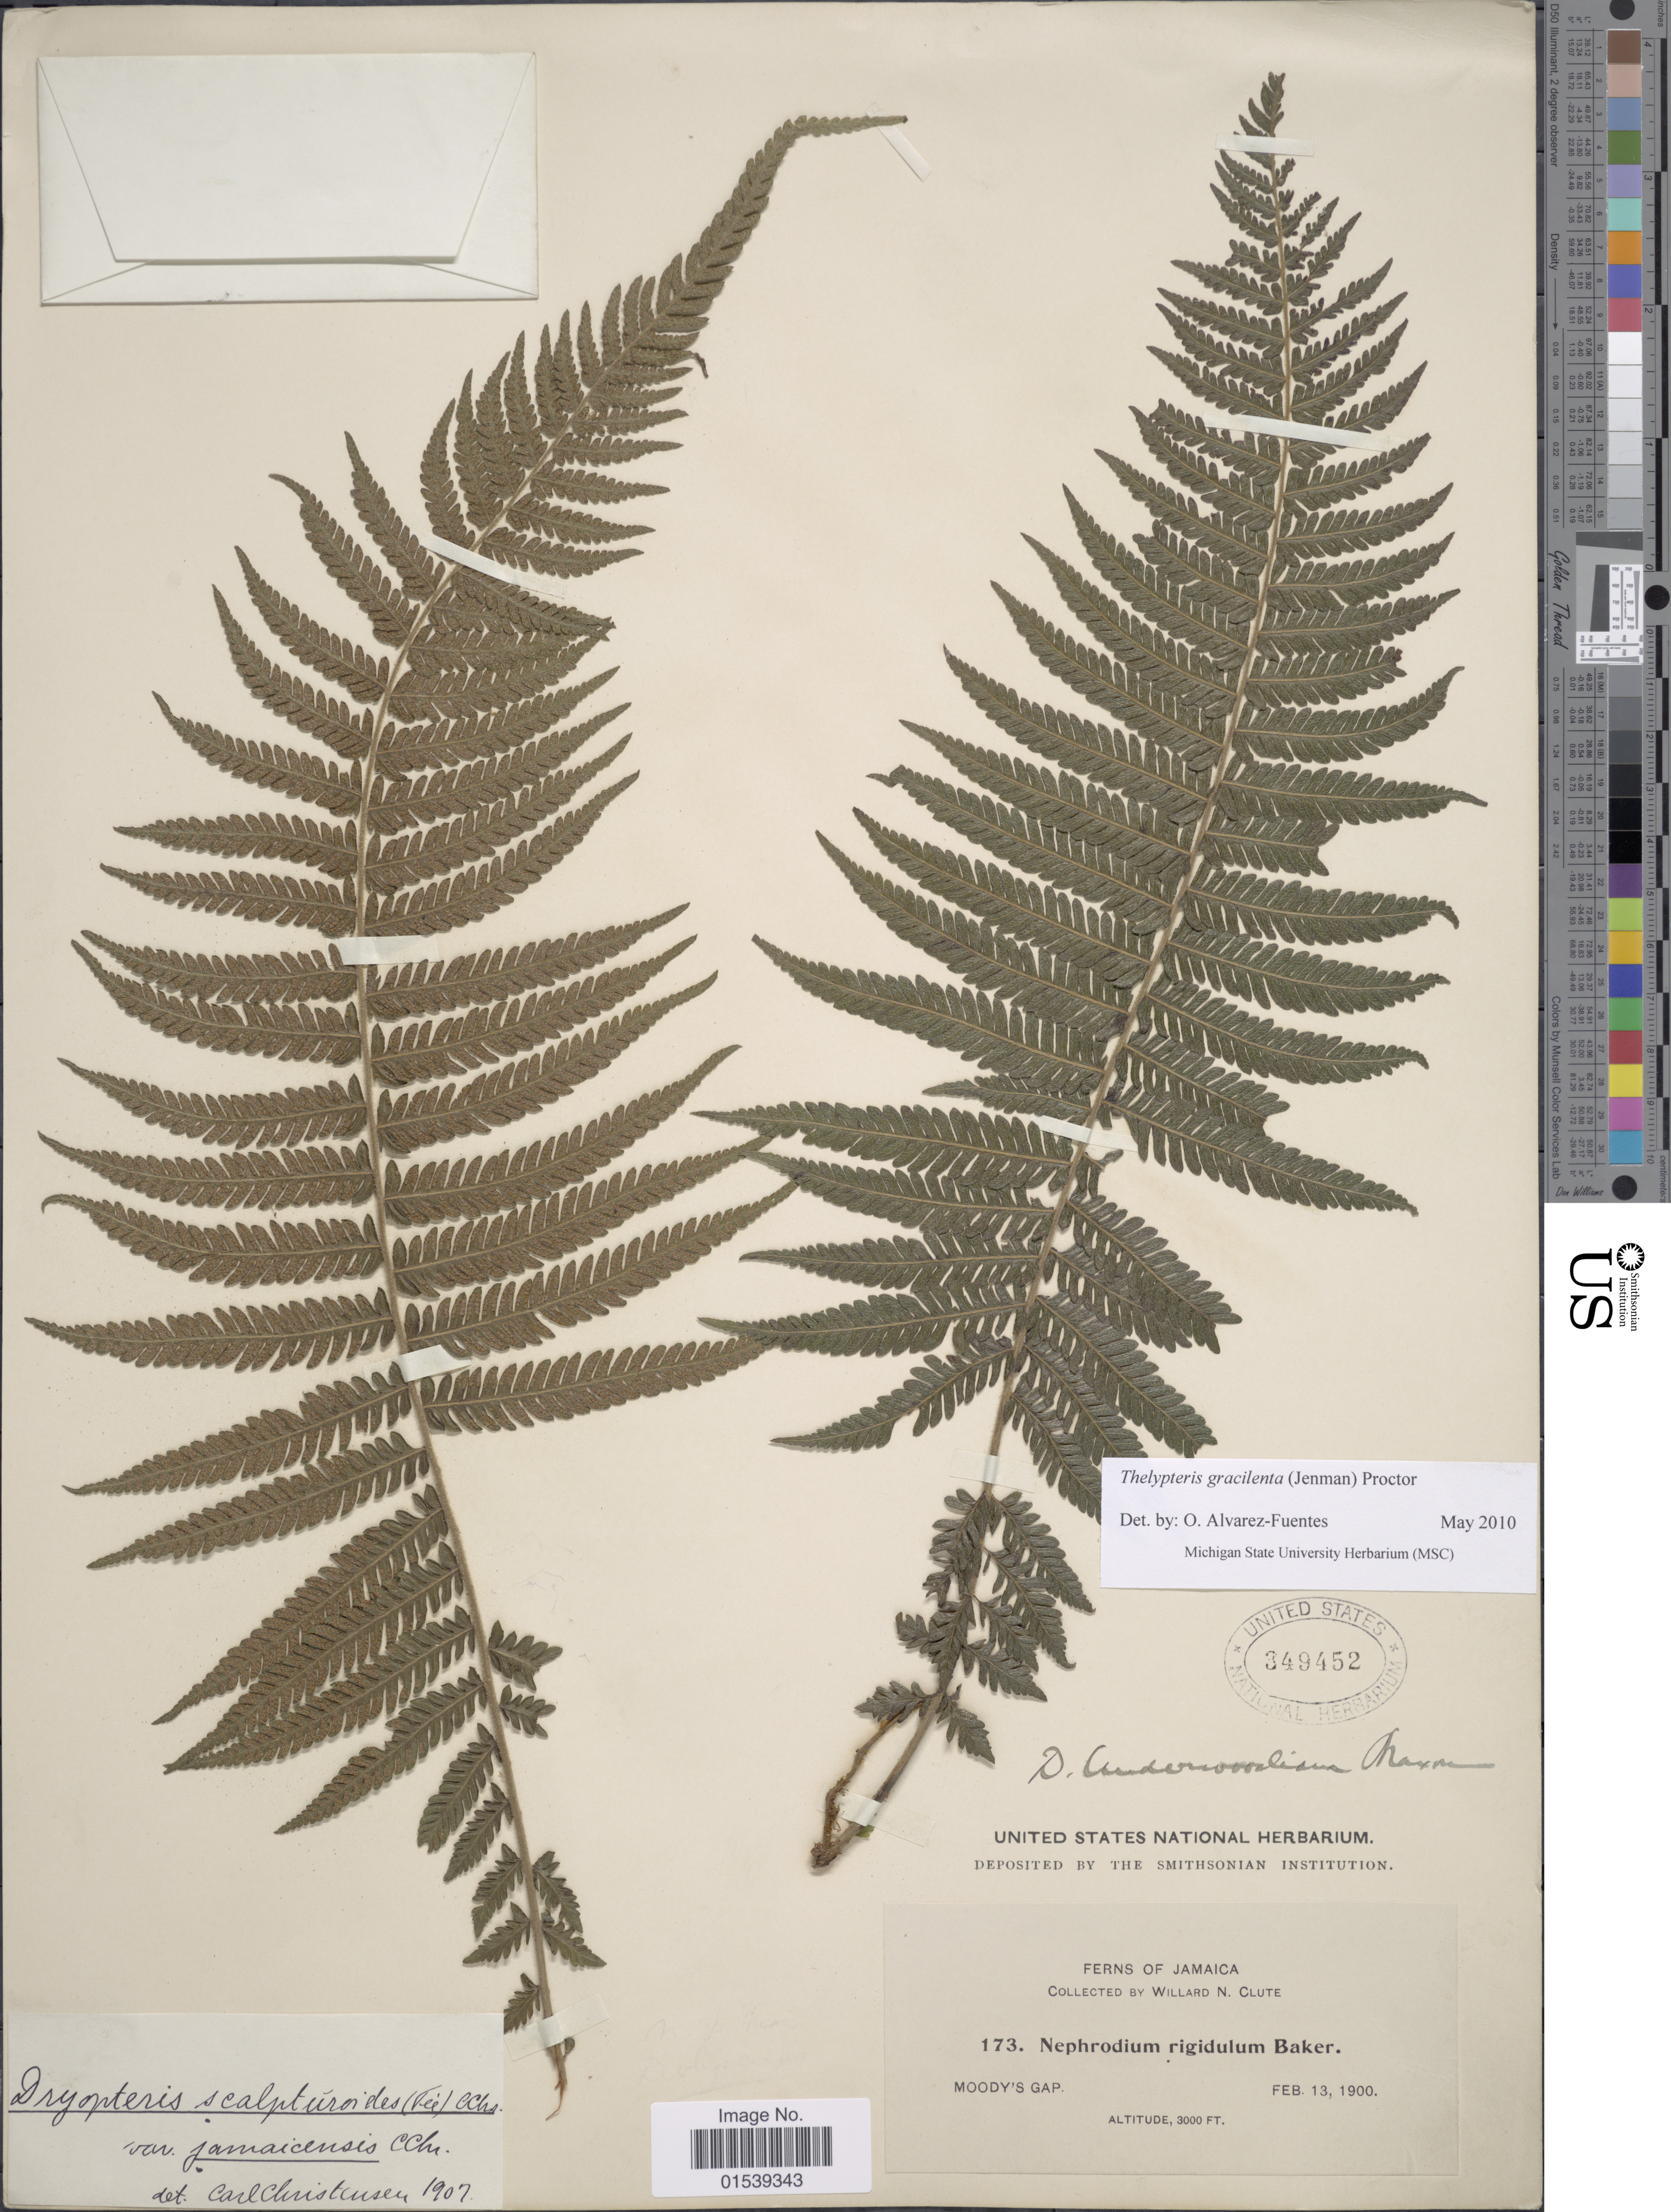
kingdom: Plantae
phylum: Tracheophyta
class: Polypodiopsida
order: Polypodiales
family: Thelypteridaceae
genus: Amauropelta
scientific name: Amauropelta gracilienta (Jenman) comb. nov., ined. 2015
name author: (Jenman)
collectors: W. N. Clute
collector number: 173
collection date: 1900-02-13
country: Jamaica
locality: Moody's Gap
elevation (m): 914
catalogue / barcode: US 349452